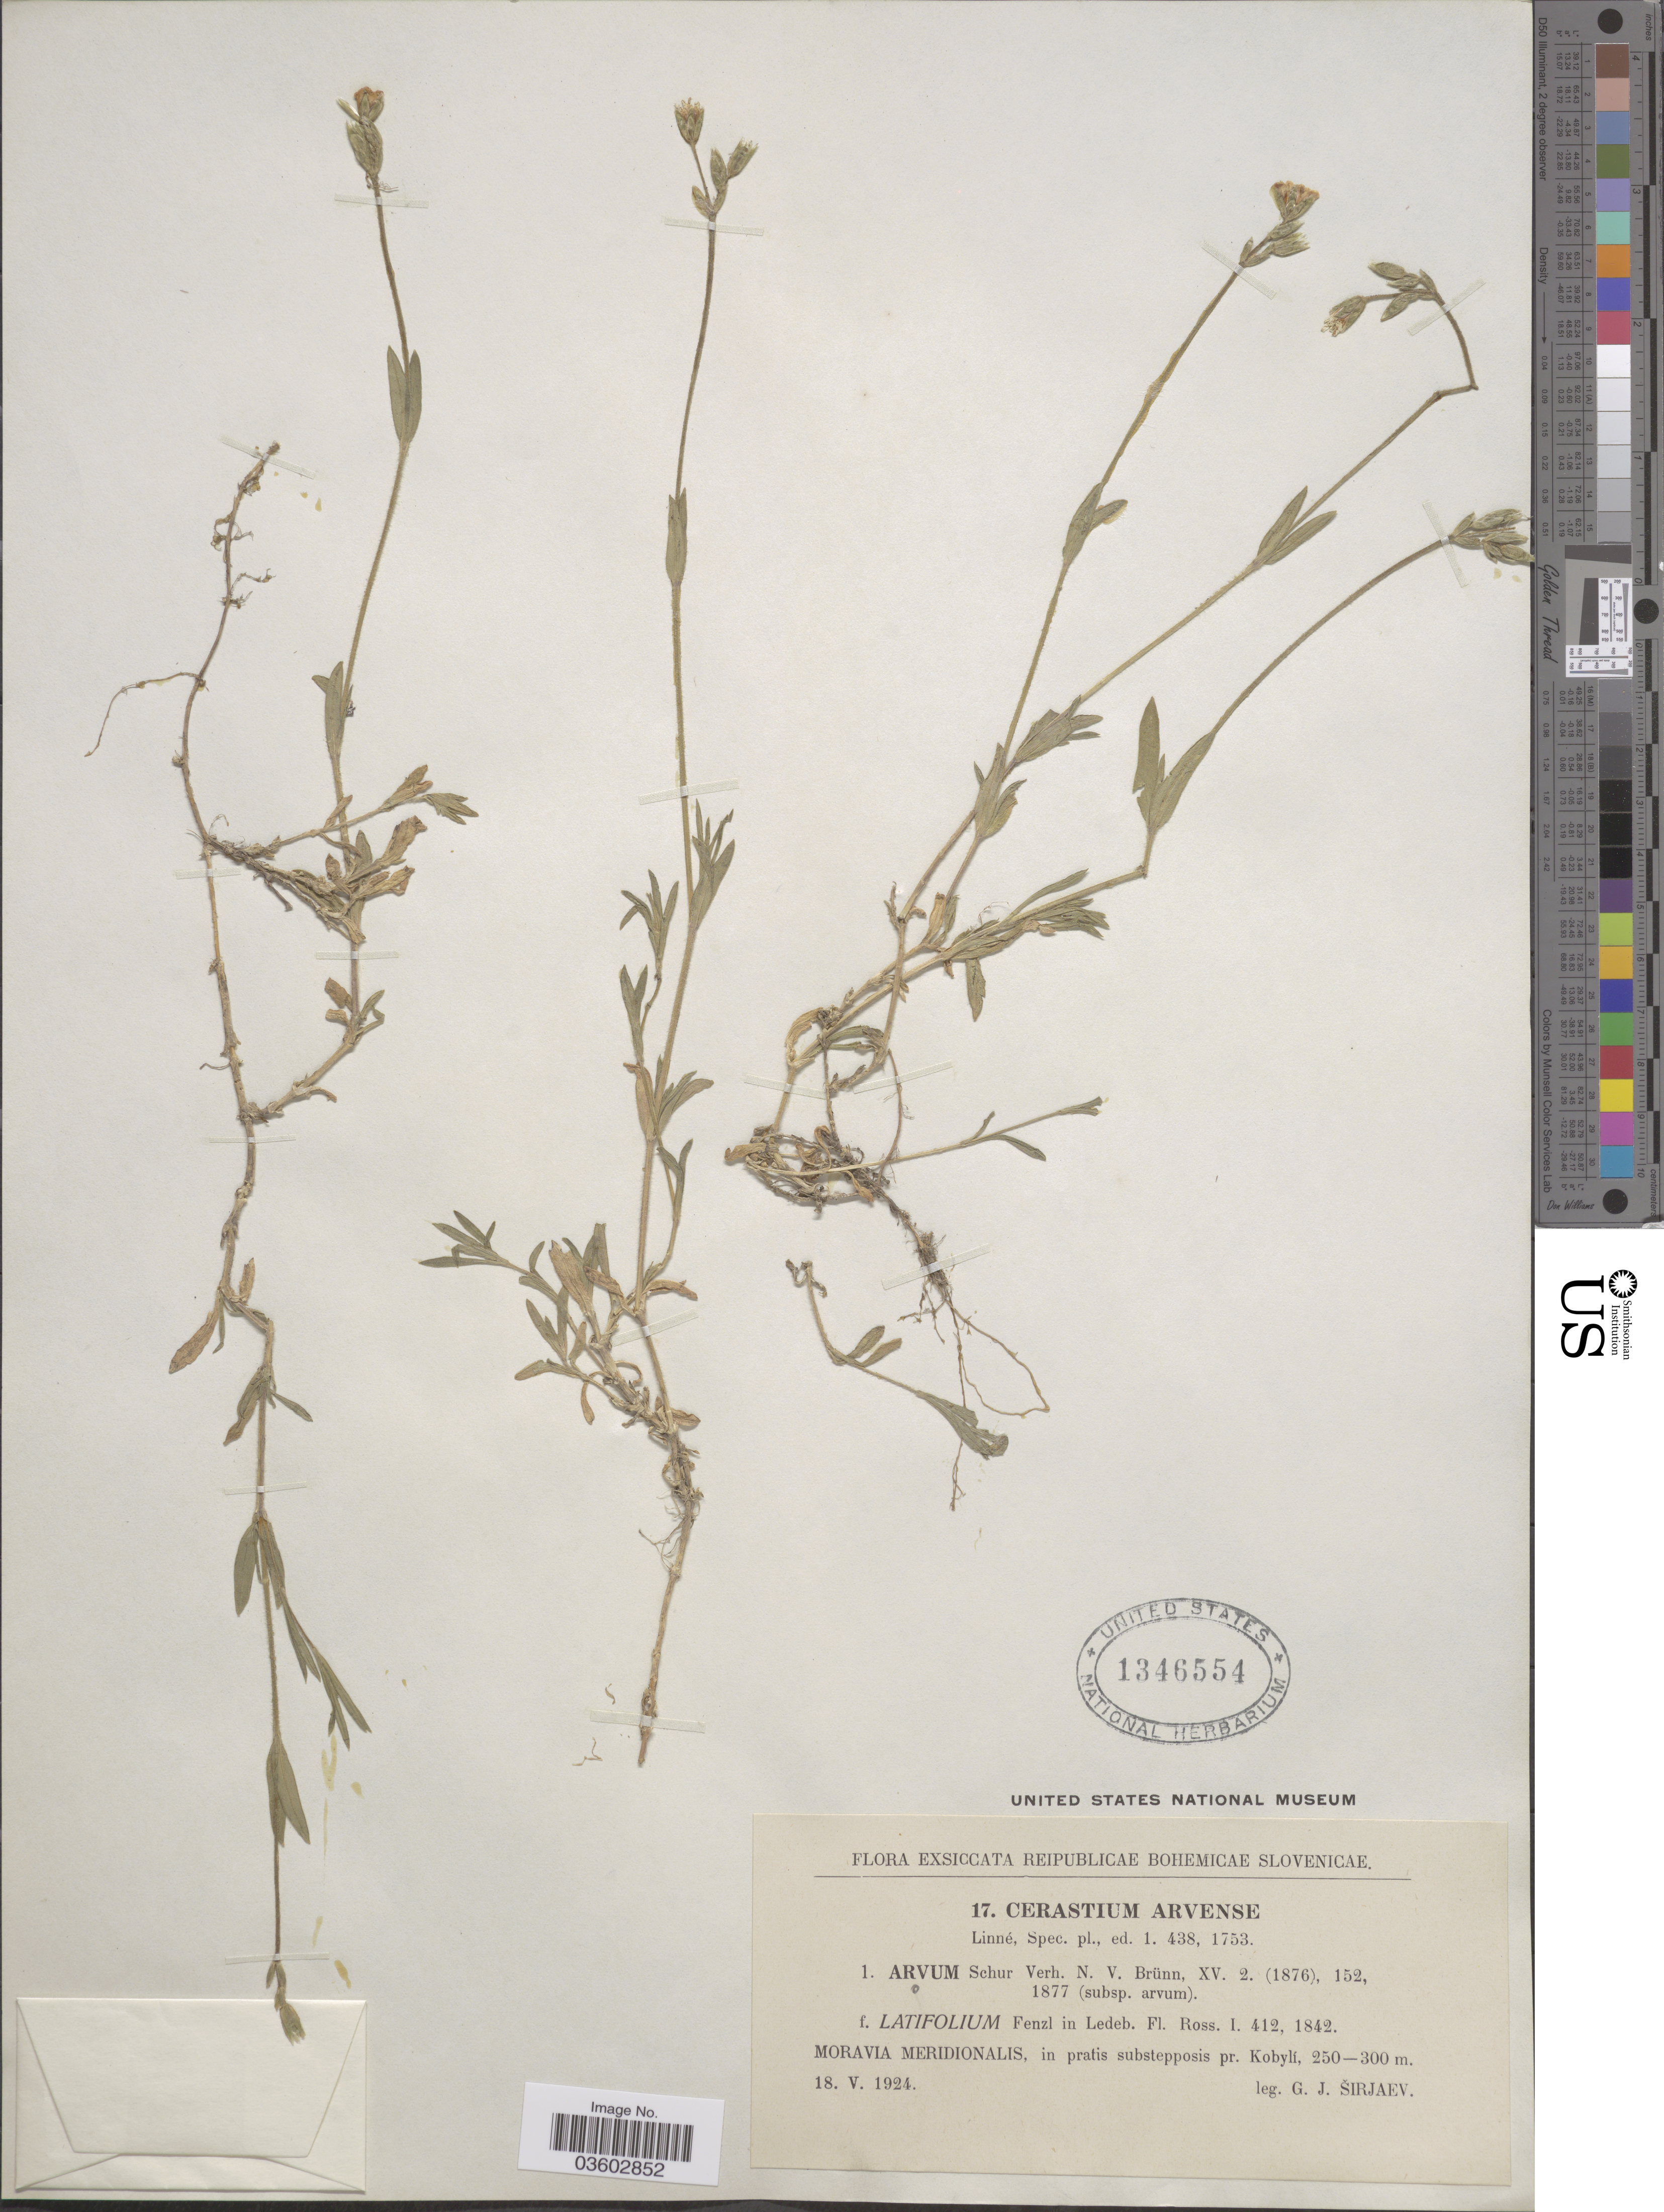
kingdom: Plantae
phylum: Tracheophyta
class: Magnoliopsida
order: Caryophyllales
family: Caryophyllaceae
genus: Cerastium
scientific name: Cerastium arvense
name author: L.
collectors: G. Sirjaev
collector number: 17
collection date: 1924-05-18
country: Czechia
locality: Reipublicae Bohemicae Slovenicae. Moravia Meridionalis, in pratis substepposis pr. Kobylí.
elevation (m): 250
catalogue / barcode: US 1346554